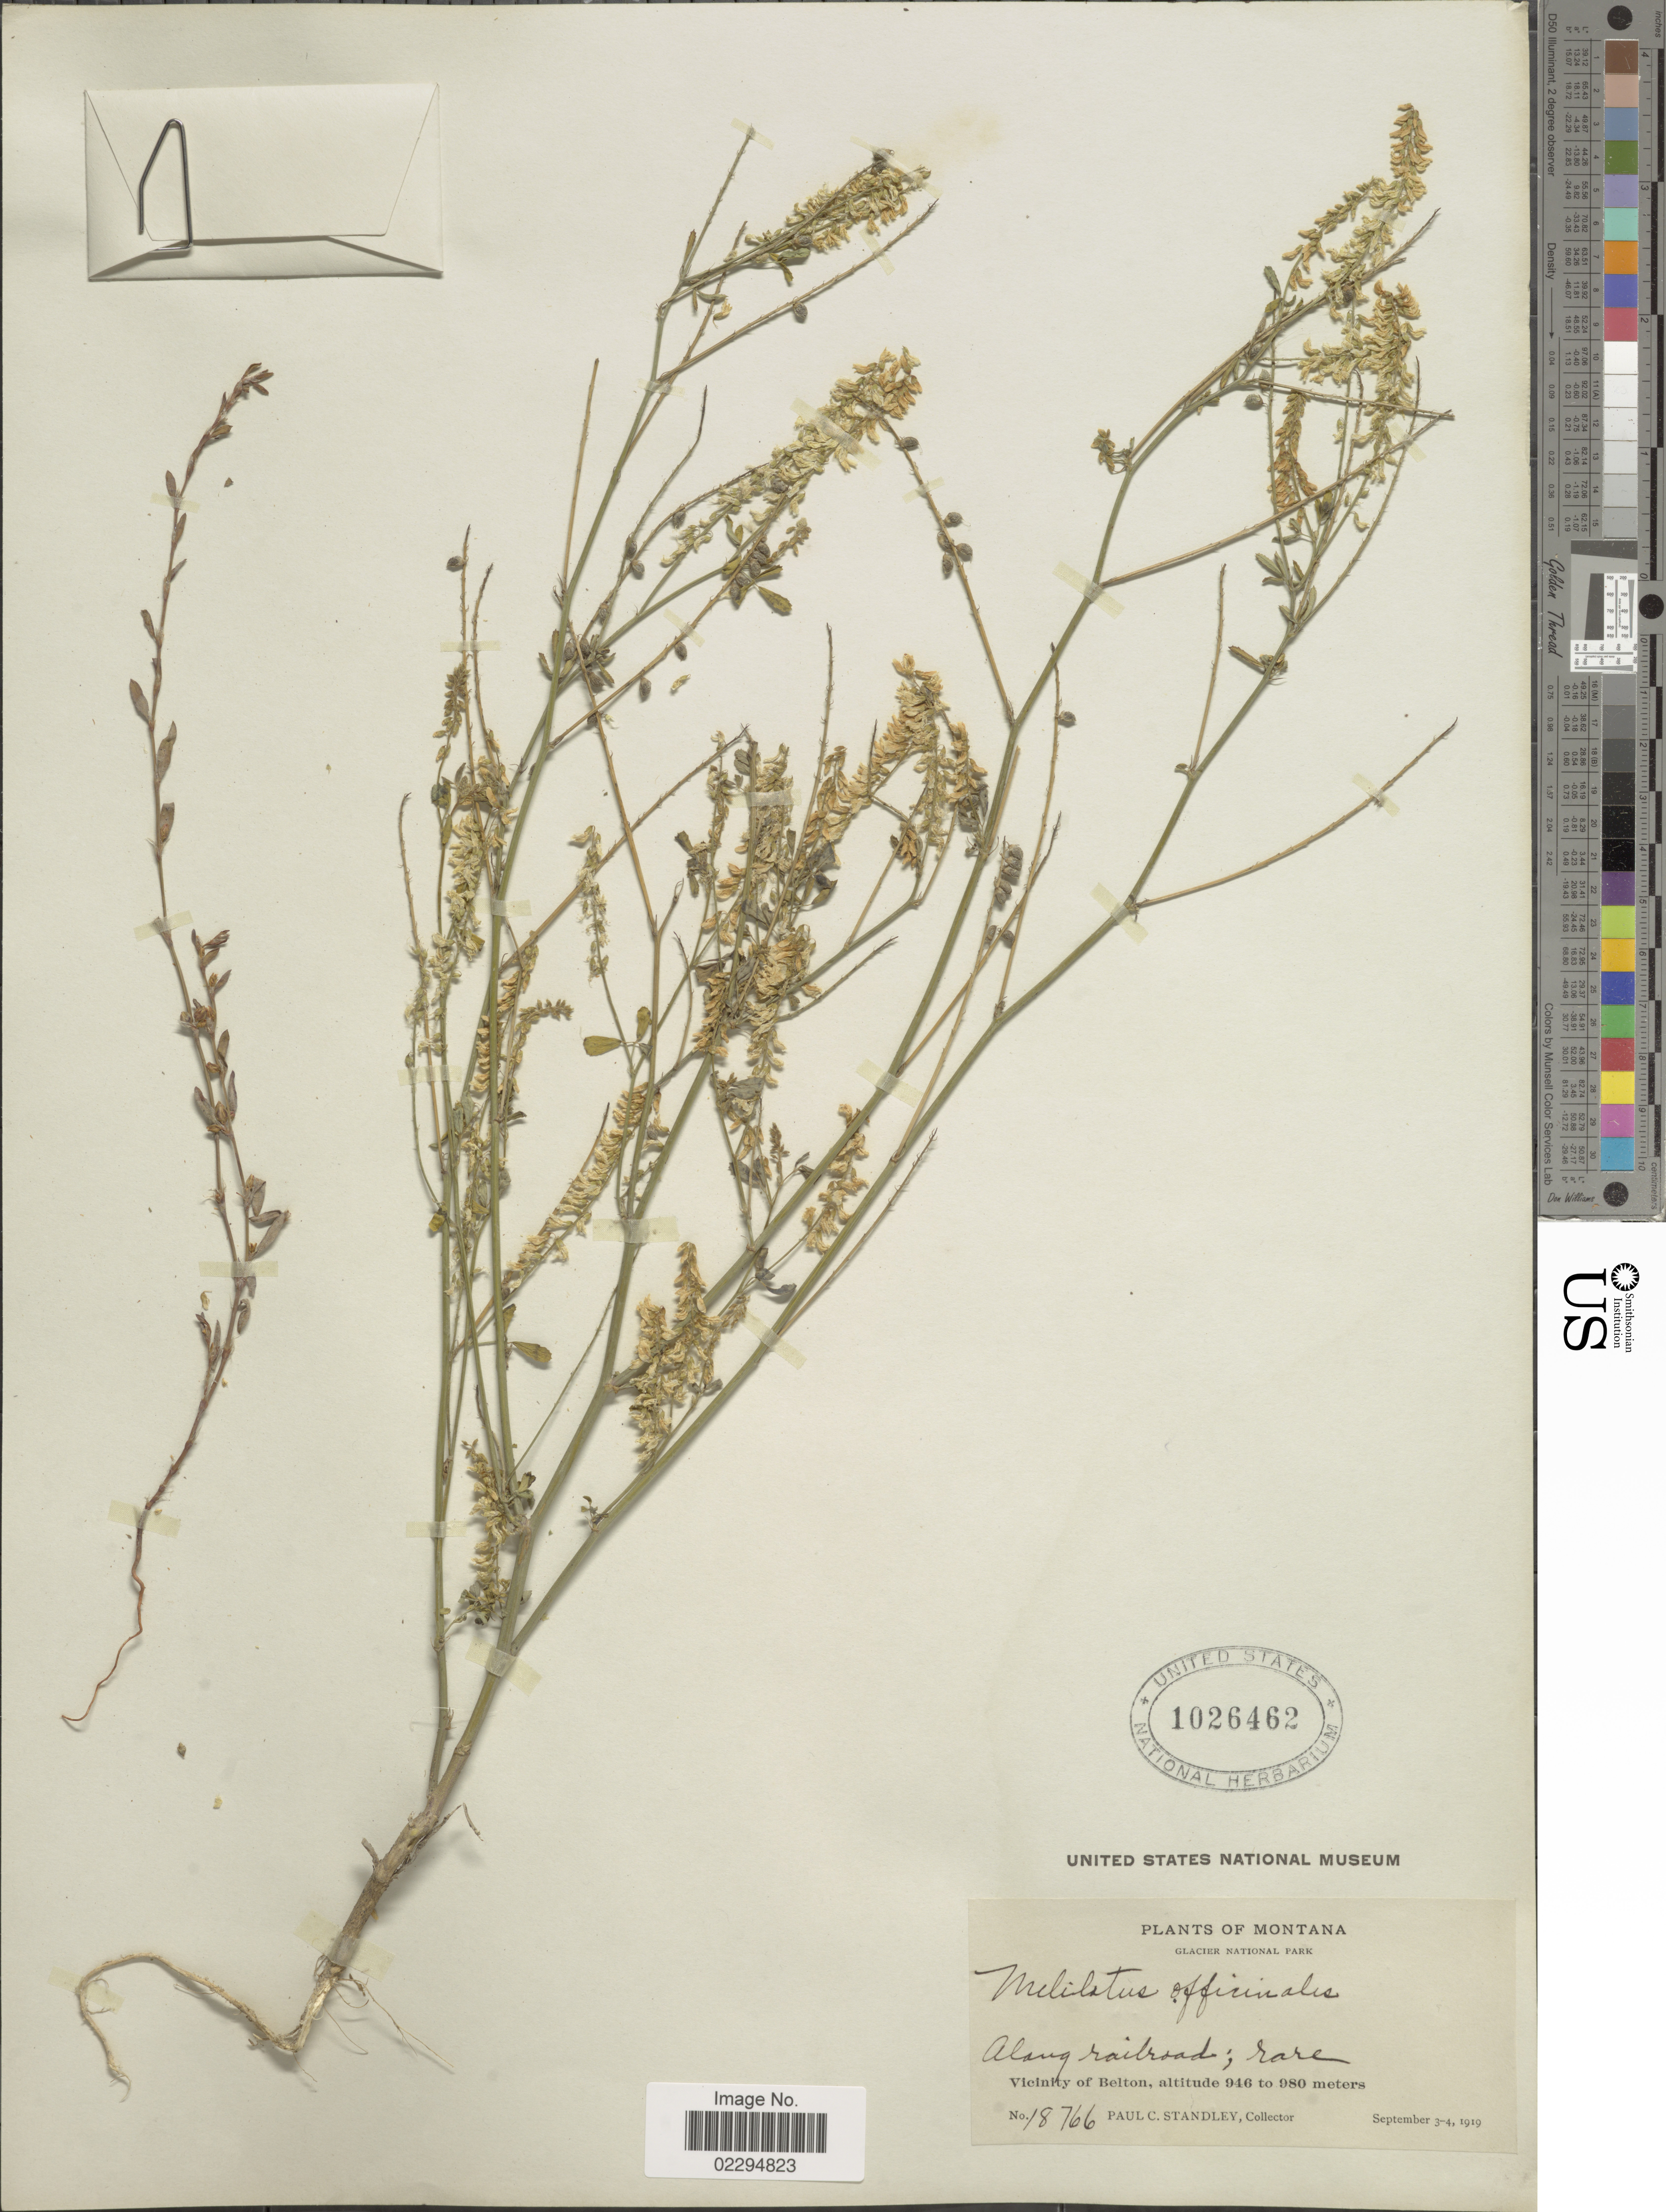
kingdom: Plantae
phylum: Tracheophyta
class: Magnoliopsida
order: Fabales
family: Fabaceae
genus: Melilotus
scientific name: Melilotus officinalis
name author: (L.) Lam.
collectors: P. C. Standley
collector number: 18766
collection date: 1919-09-03/1919-09-04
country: United States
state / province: Montana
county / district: Flathead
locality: Glacier National Park, along railroad; rare, Vicinity of Belton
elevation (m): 946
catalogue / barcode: US 1026462